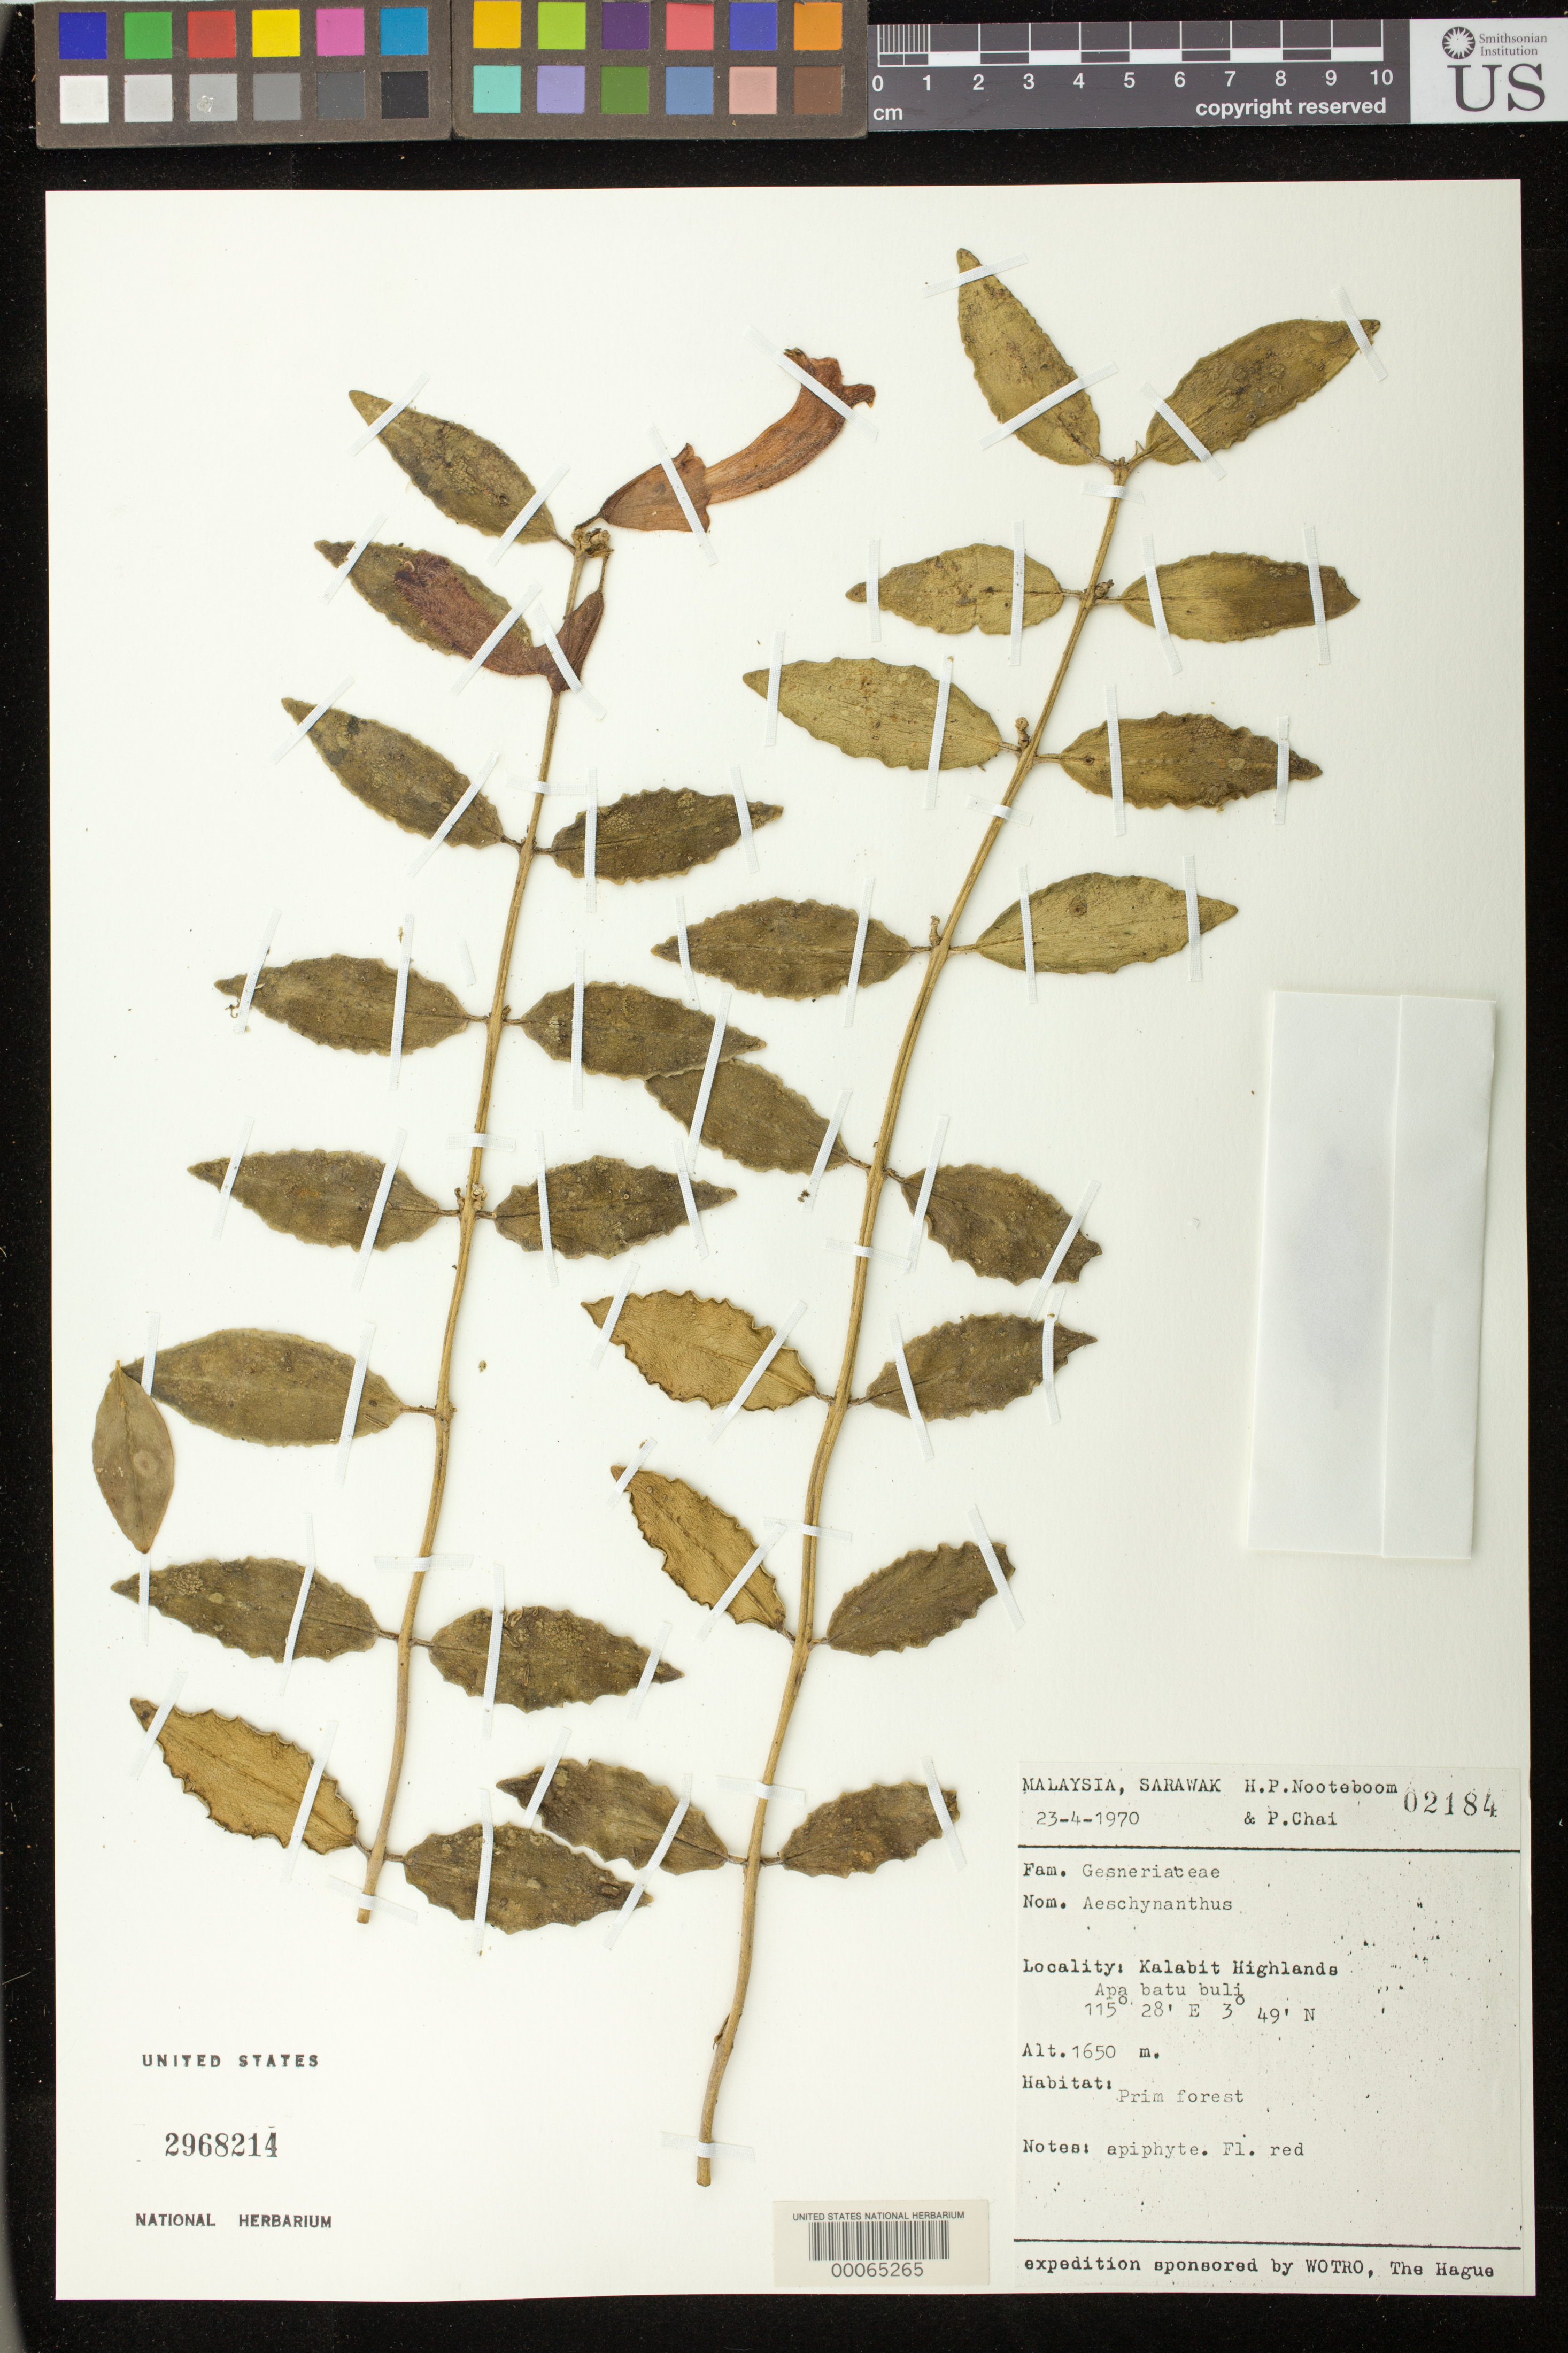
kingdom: Plantae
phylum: Tracheophyta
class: Magnoliopsida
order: Lamiales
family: Gesneriaceae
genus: Aeschynanthus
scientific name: Aeschynanthus sp.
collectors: H. P. Nooteboom & P. Chai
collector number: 02184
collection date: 1970-04-23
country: Malaysia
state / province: Sarawak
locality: Kalabit Highlands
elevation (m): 1650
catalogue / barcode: US 2968214